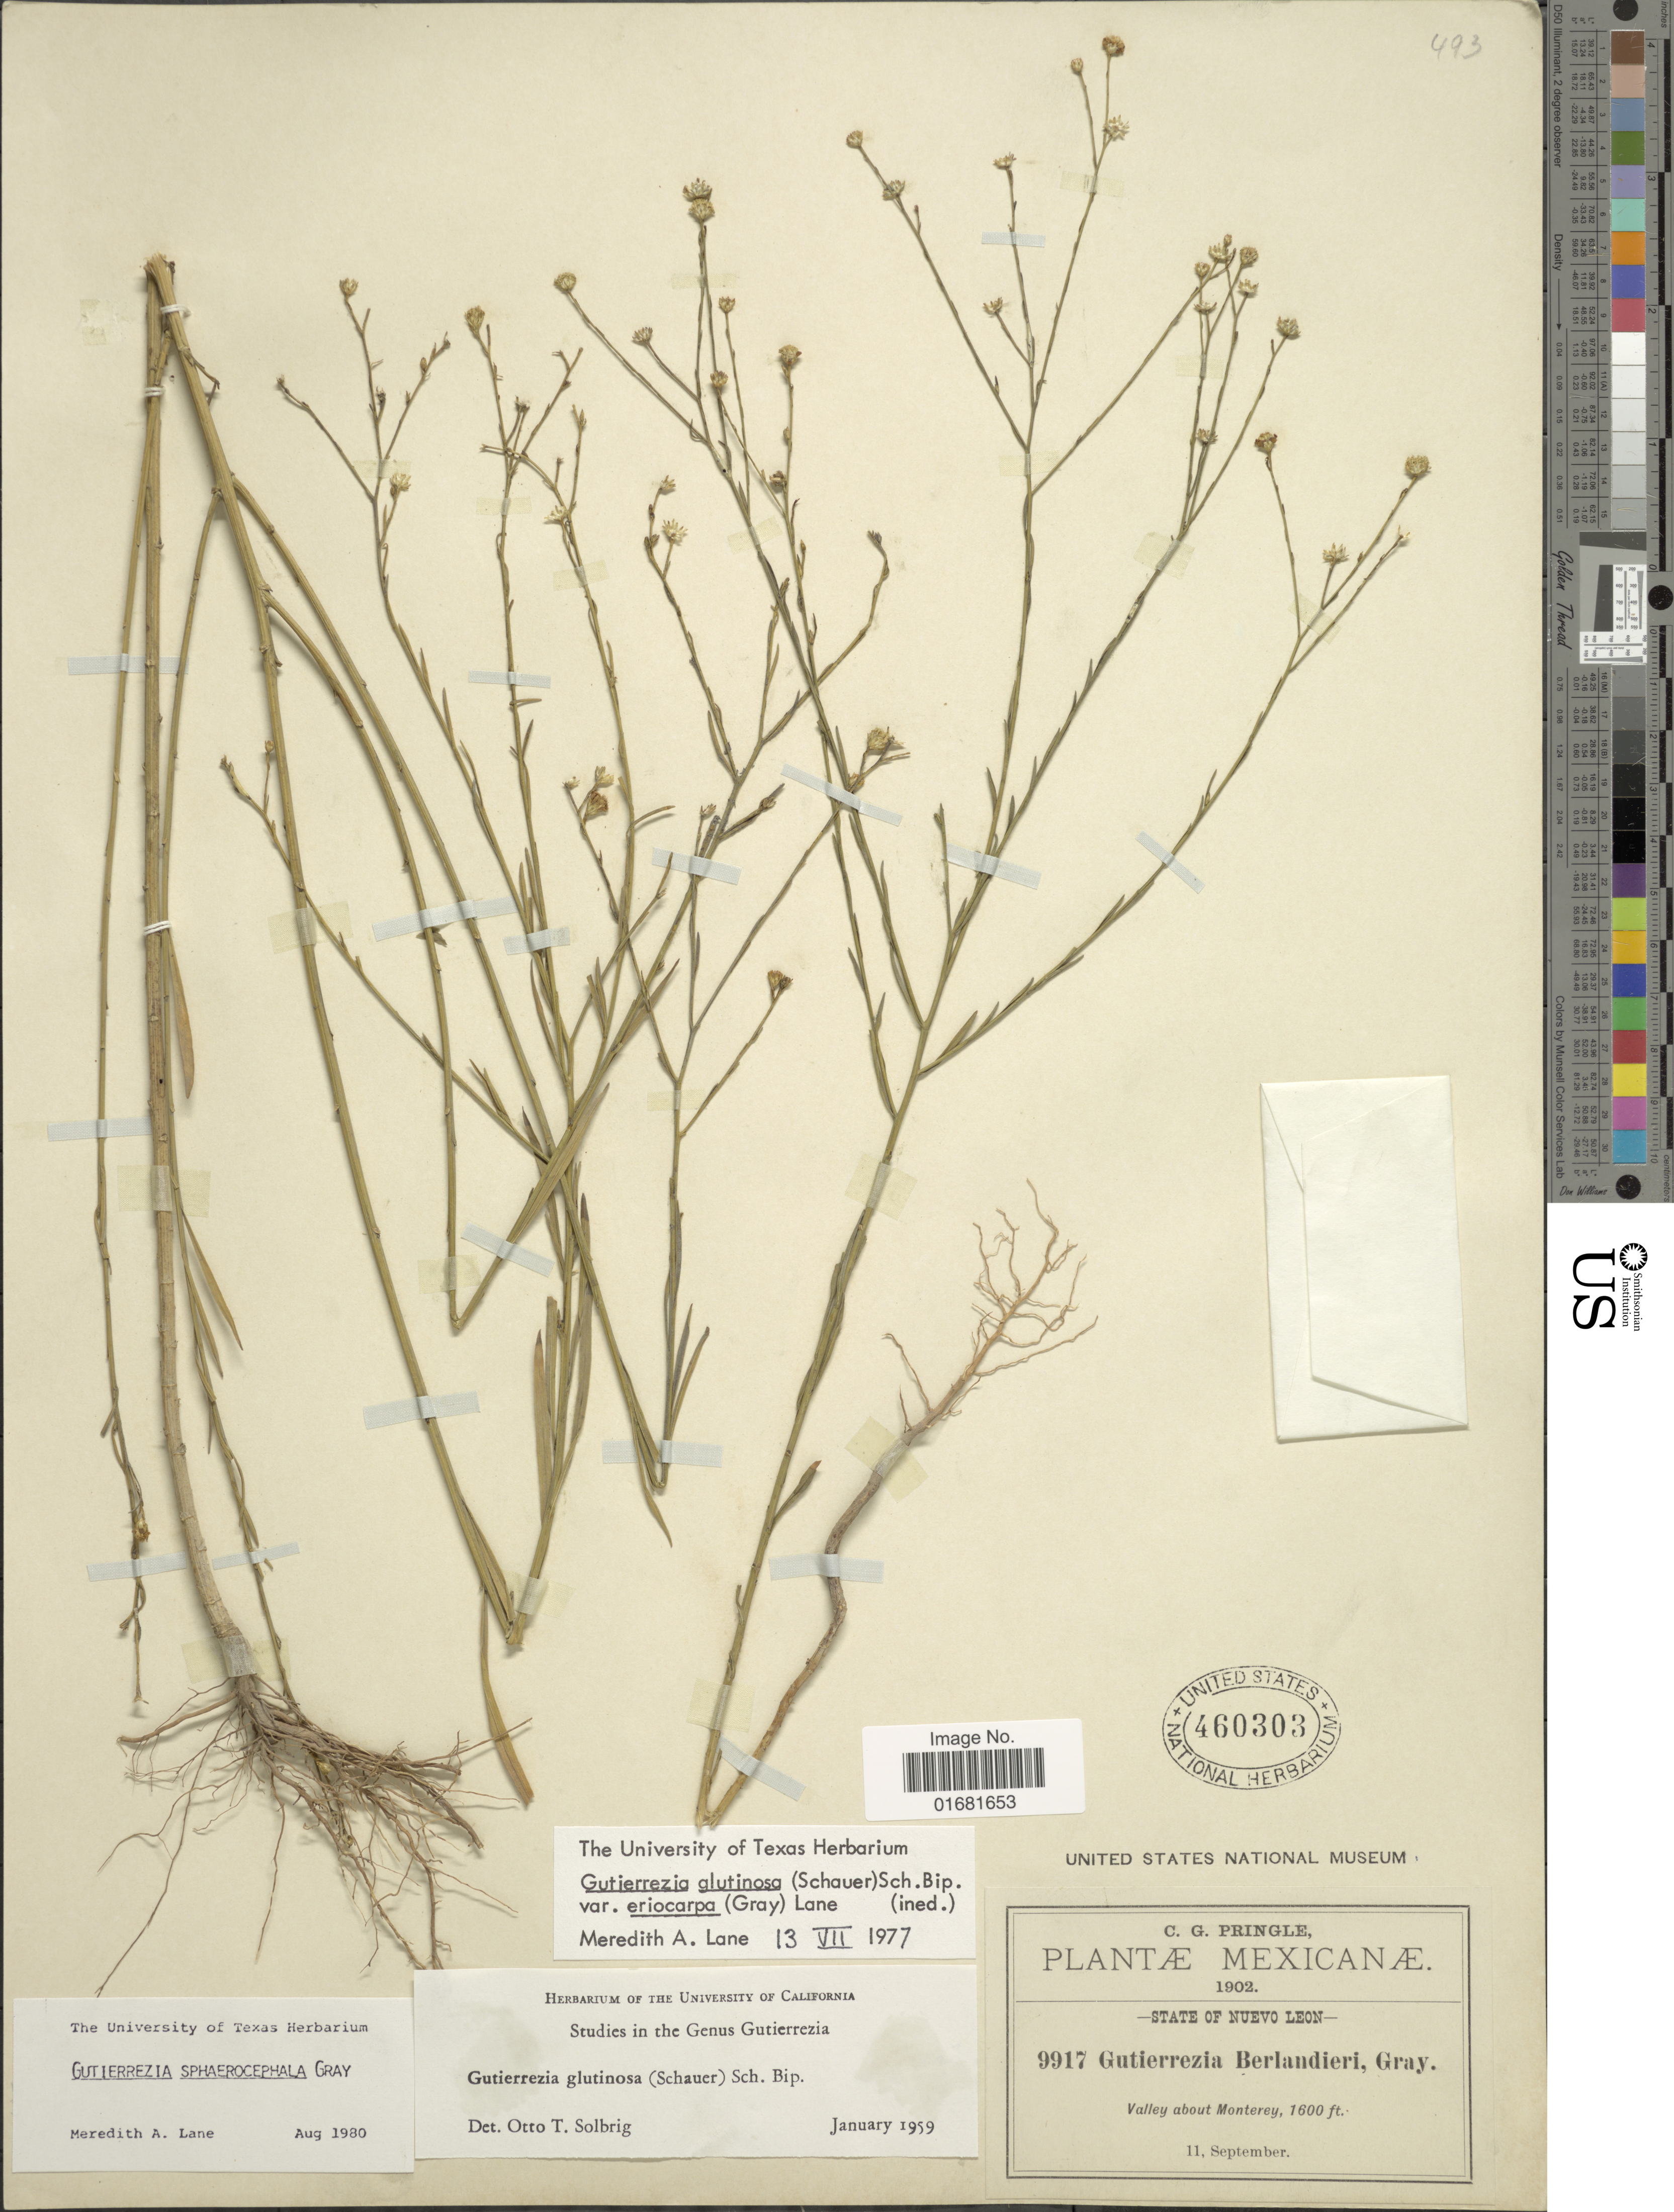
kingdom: Plantae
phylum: Tracheophyta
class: Magnoliopsida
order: Asterales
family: Asteraceae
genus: Gutierrezia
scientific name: Gutierrezia sphaerocephala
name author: A. Gray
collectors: C. G. Pringle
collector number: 9917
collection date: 1902-09-11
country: Mexico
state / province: Nuevo León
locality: Valley about Monterey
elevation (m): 488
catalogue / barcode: US 460303